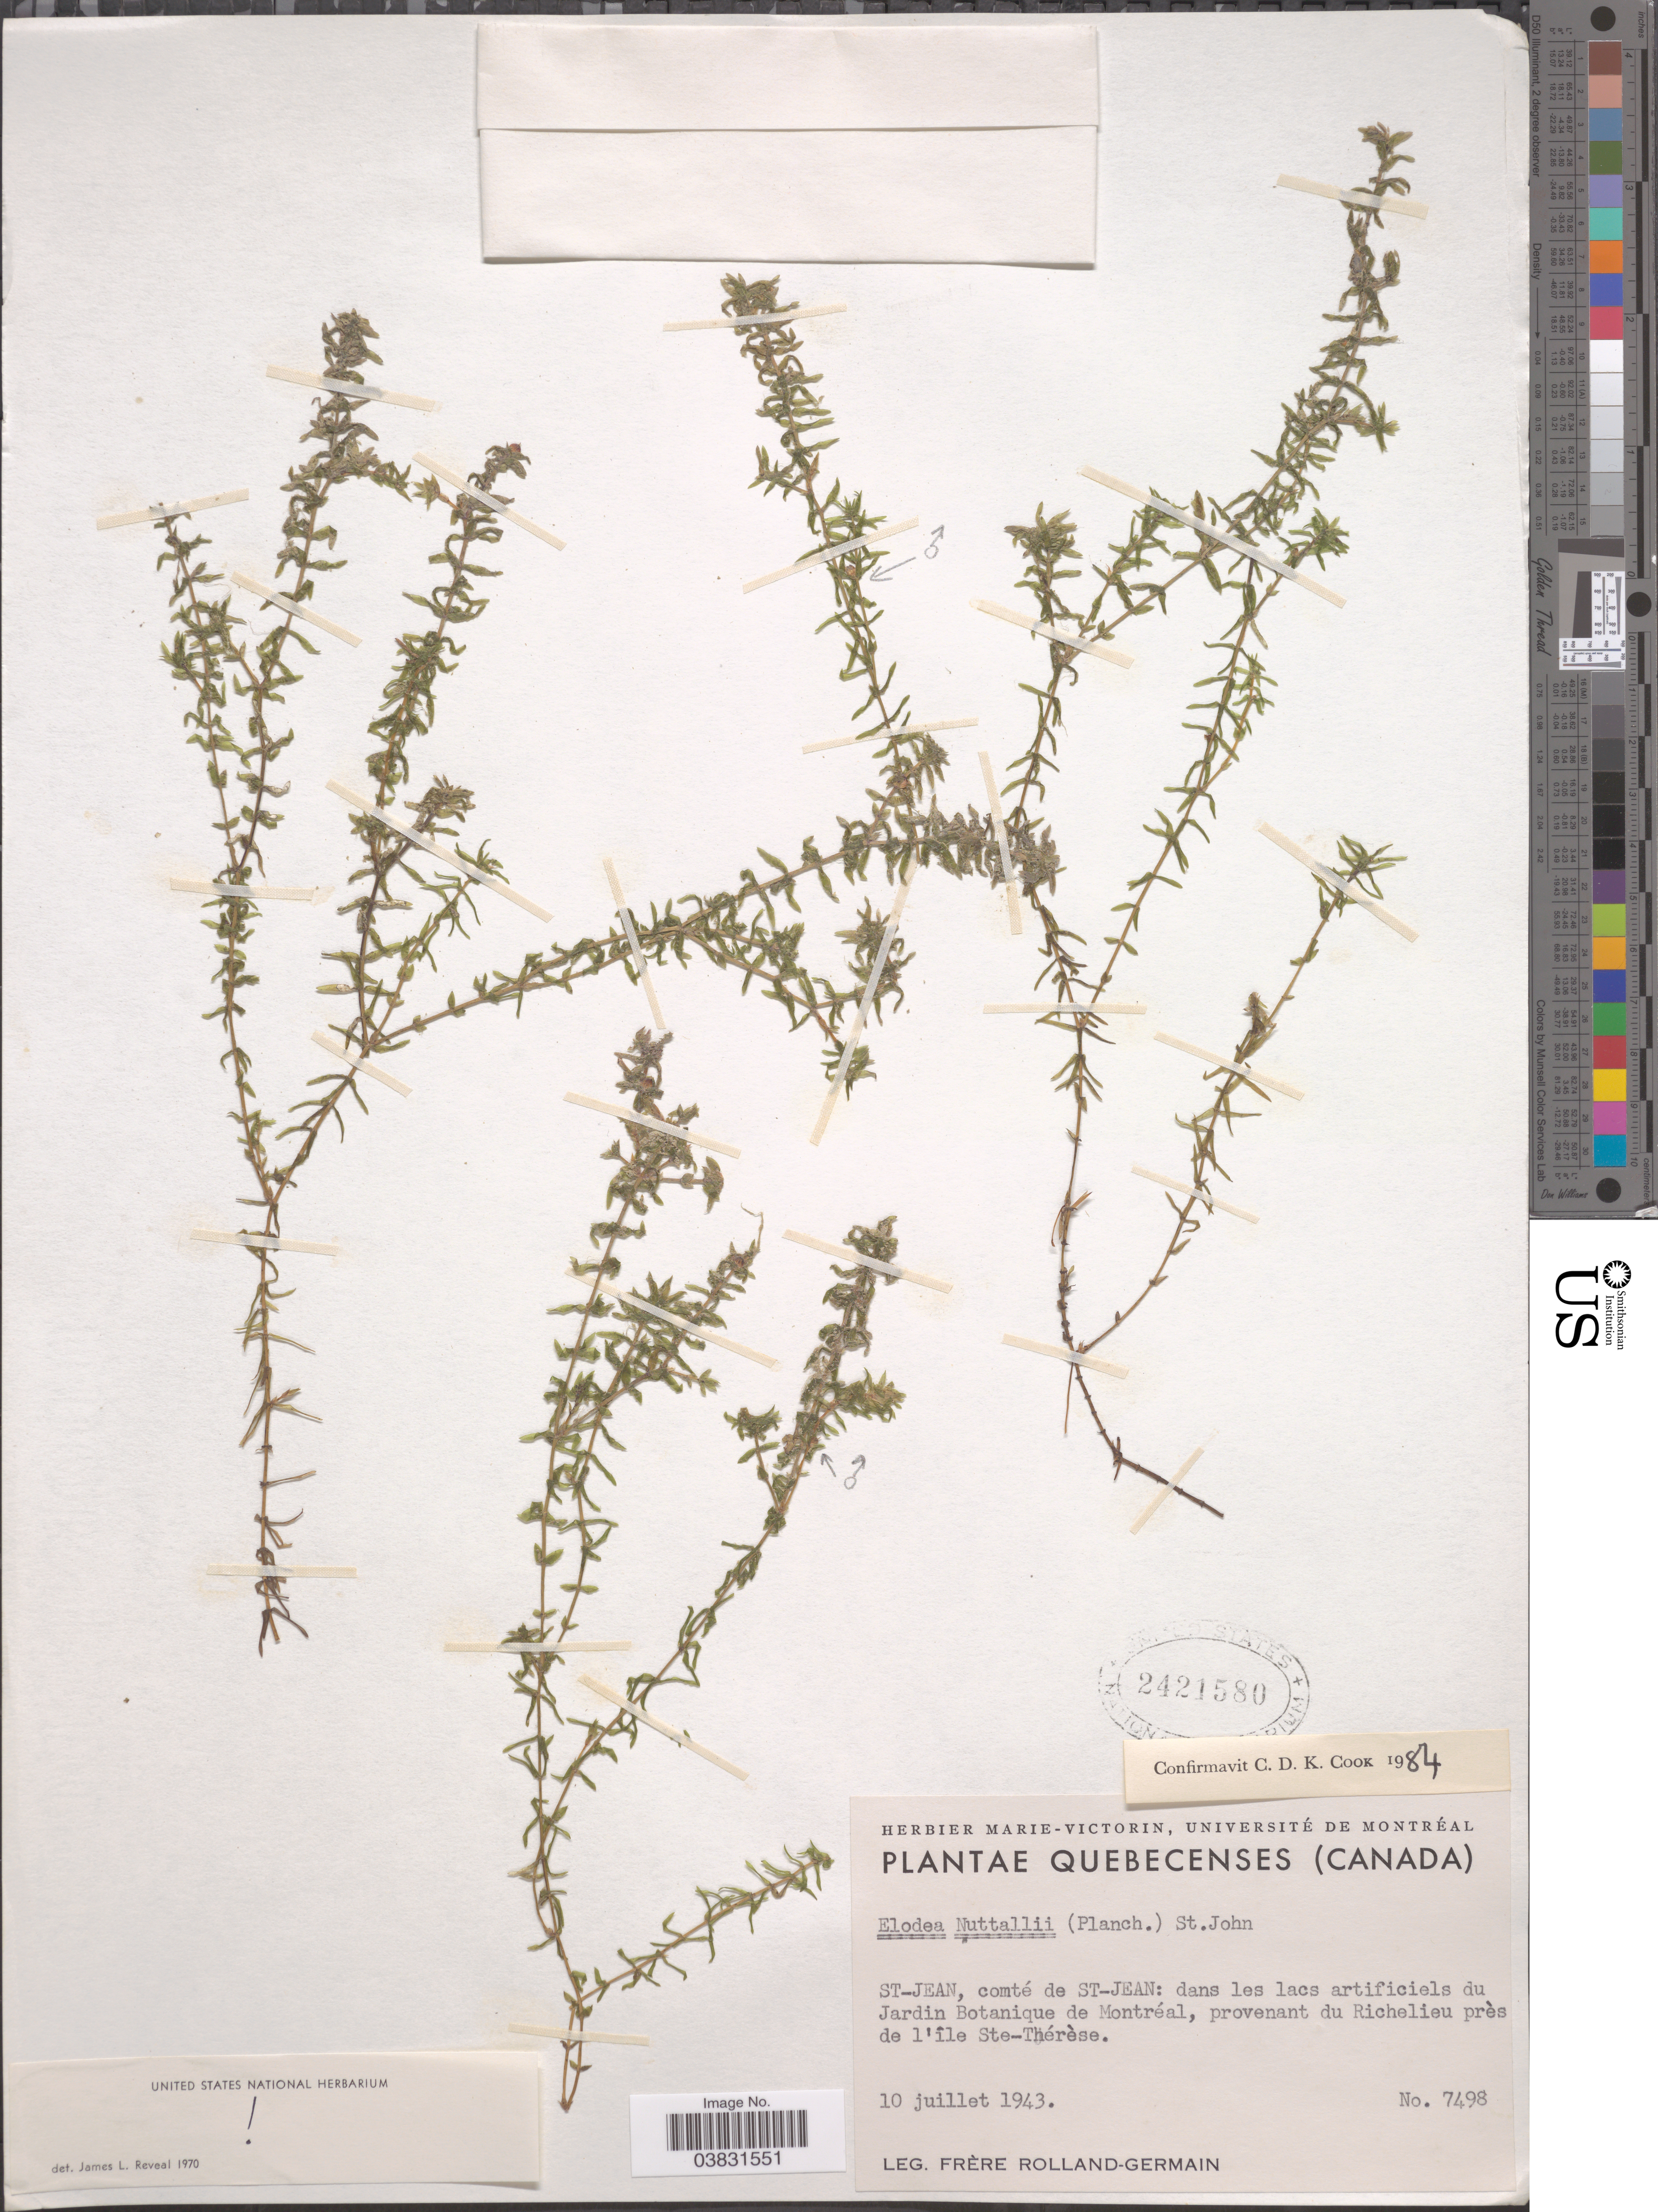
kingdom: Plantae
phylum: Tracheophyta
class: Liliopsida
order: Alismatales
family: Hydrocharitaceae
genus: Elodea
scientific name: Elodea nuttallii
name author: (Planch.) H. St. John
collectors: Rolland-Germain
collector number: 7498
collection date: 1943-07-10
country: Canada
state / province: Quebec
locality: St-Jean, comté de St-Jean; dans les lacs artificiels du Jardin Botanique de Montréal, provenant du Richelieu près de l'ile Ste-Thérèse.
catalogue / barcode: US 2421580